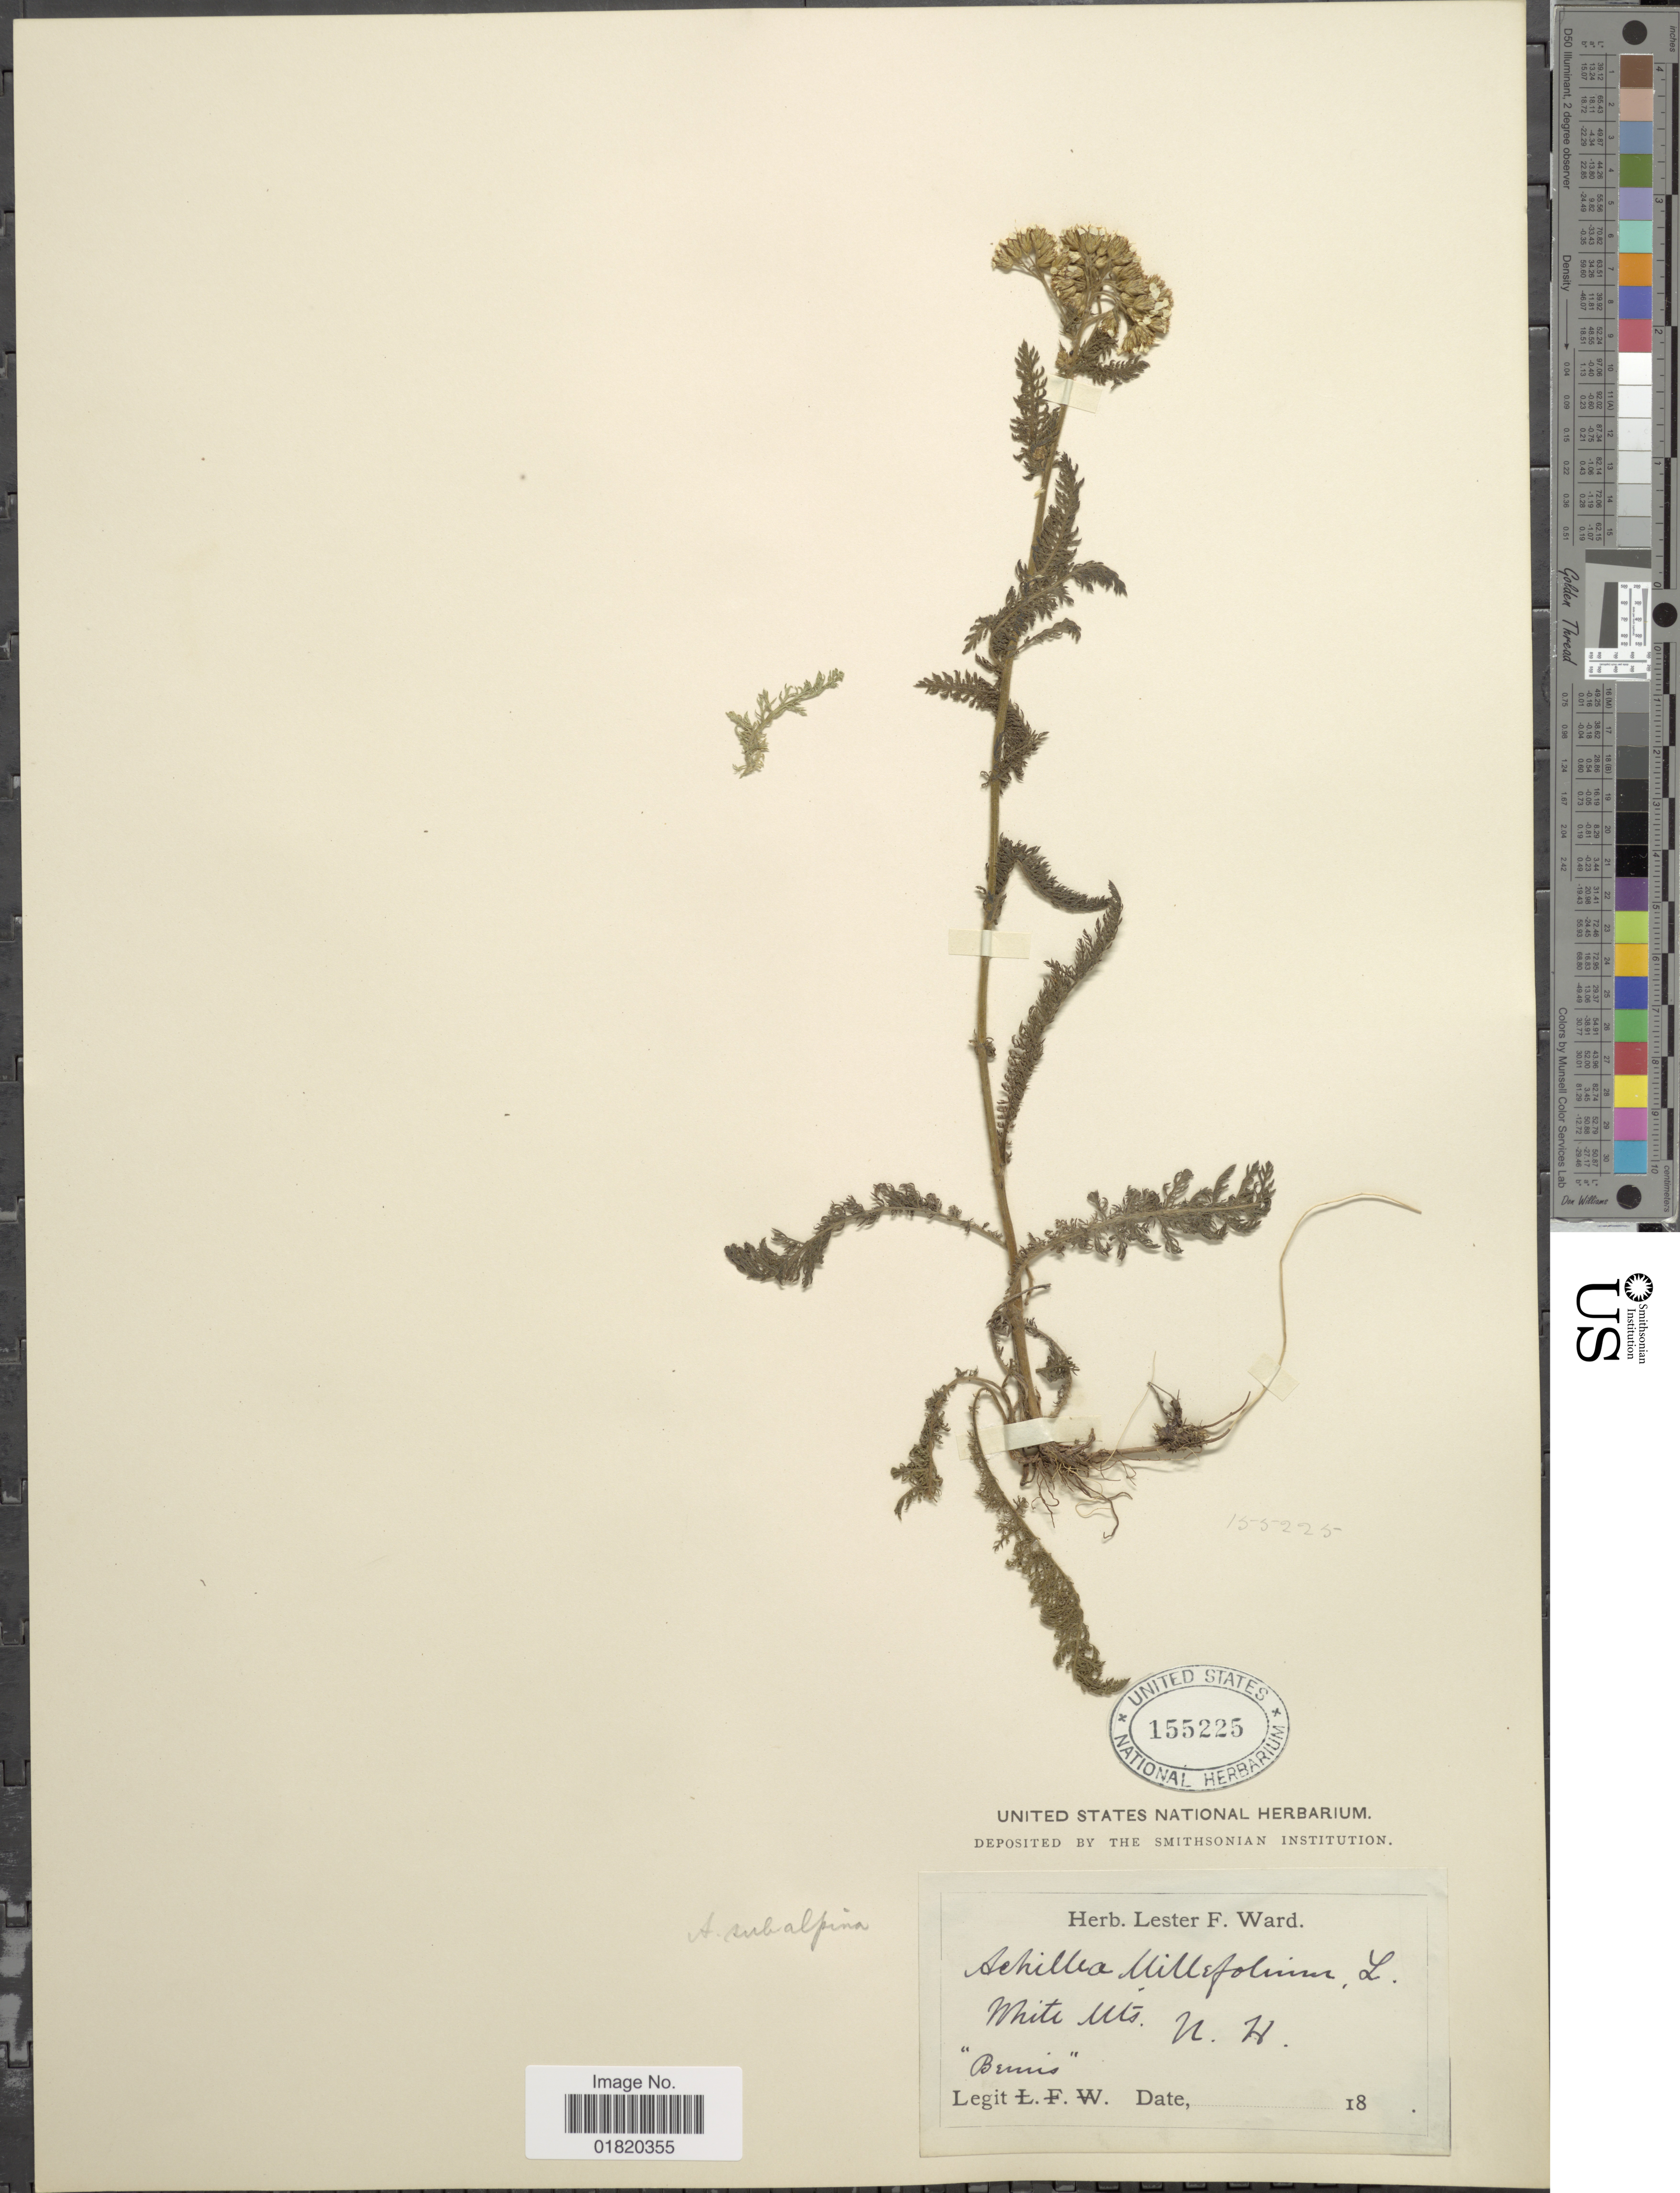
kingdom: Plantae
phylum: Tracheophyta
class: Magnoliopsida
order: Asterales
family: Asteraceae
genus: Achillea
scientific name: Achillea subalpina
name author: Greene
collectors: W. Bemis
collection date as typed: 18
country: United States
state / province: New Hampshire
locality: White Mts,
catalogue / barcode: US 155225